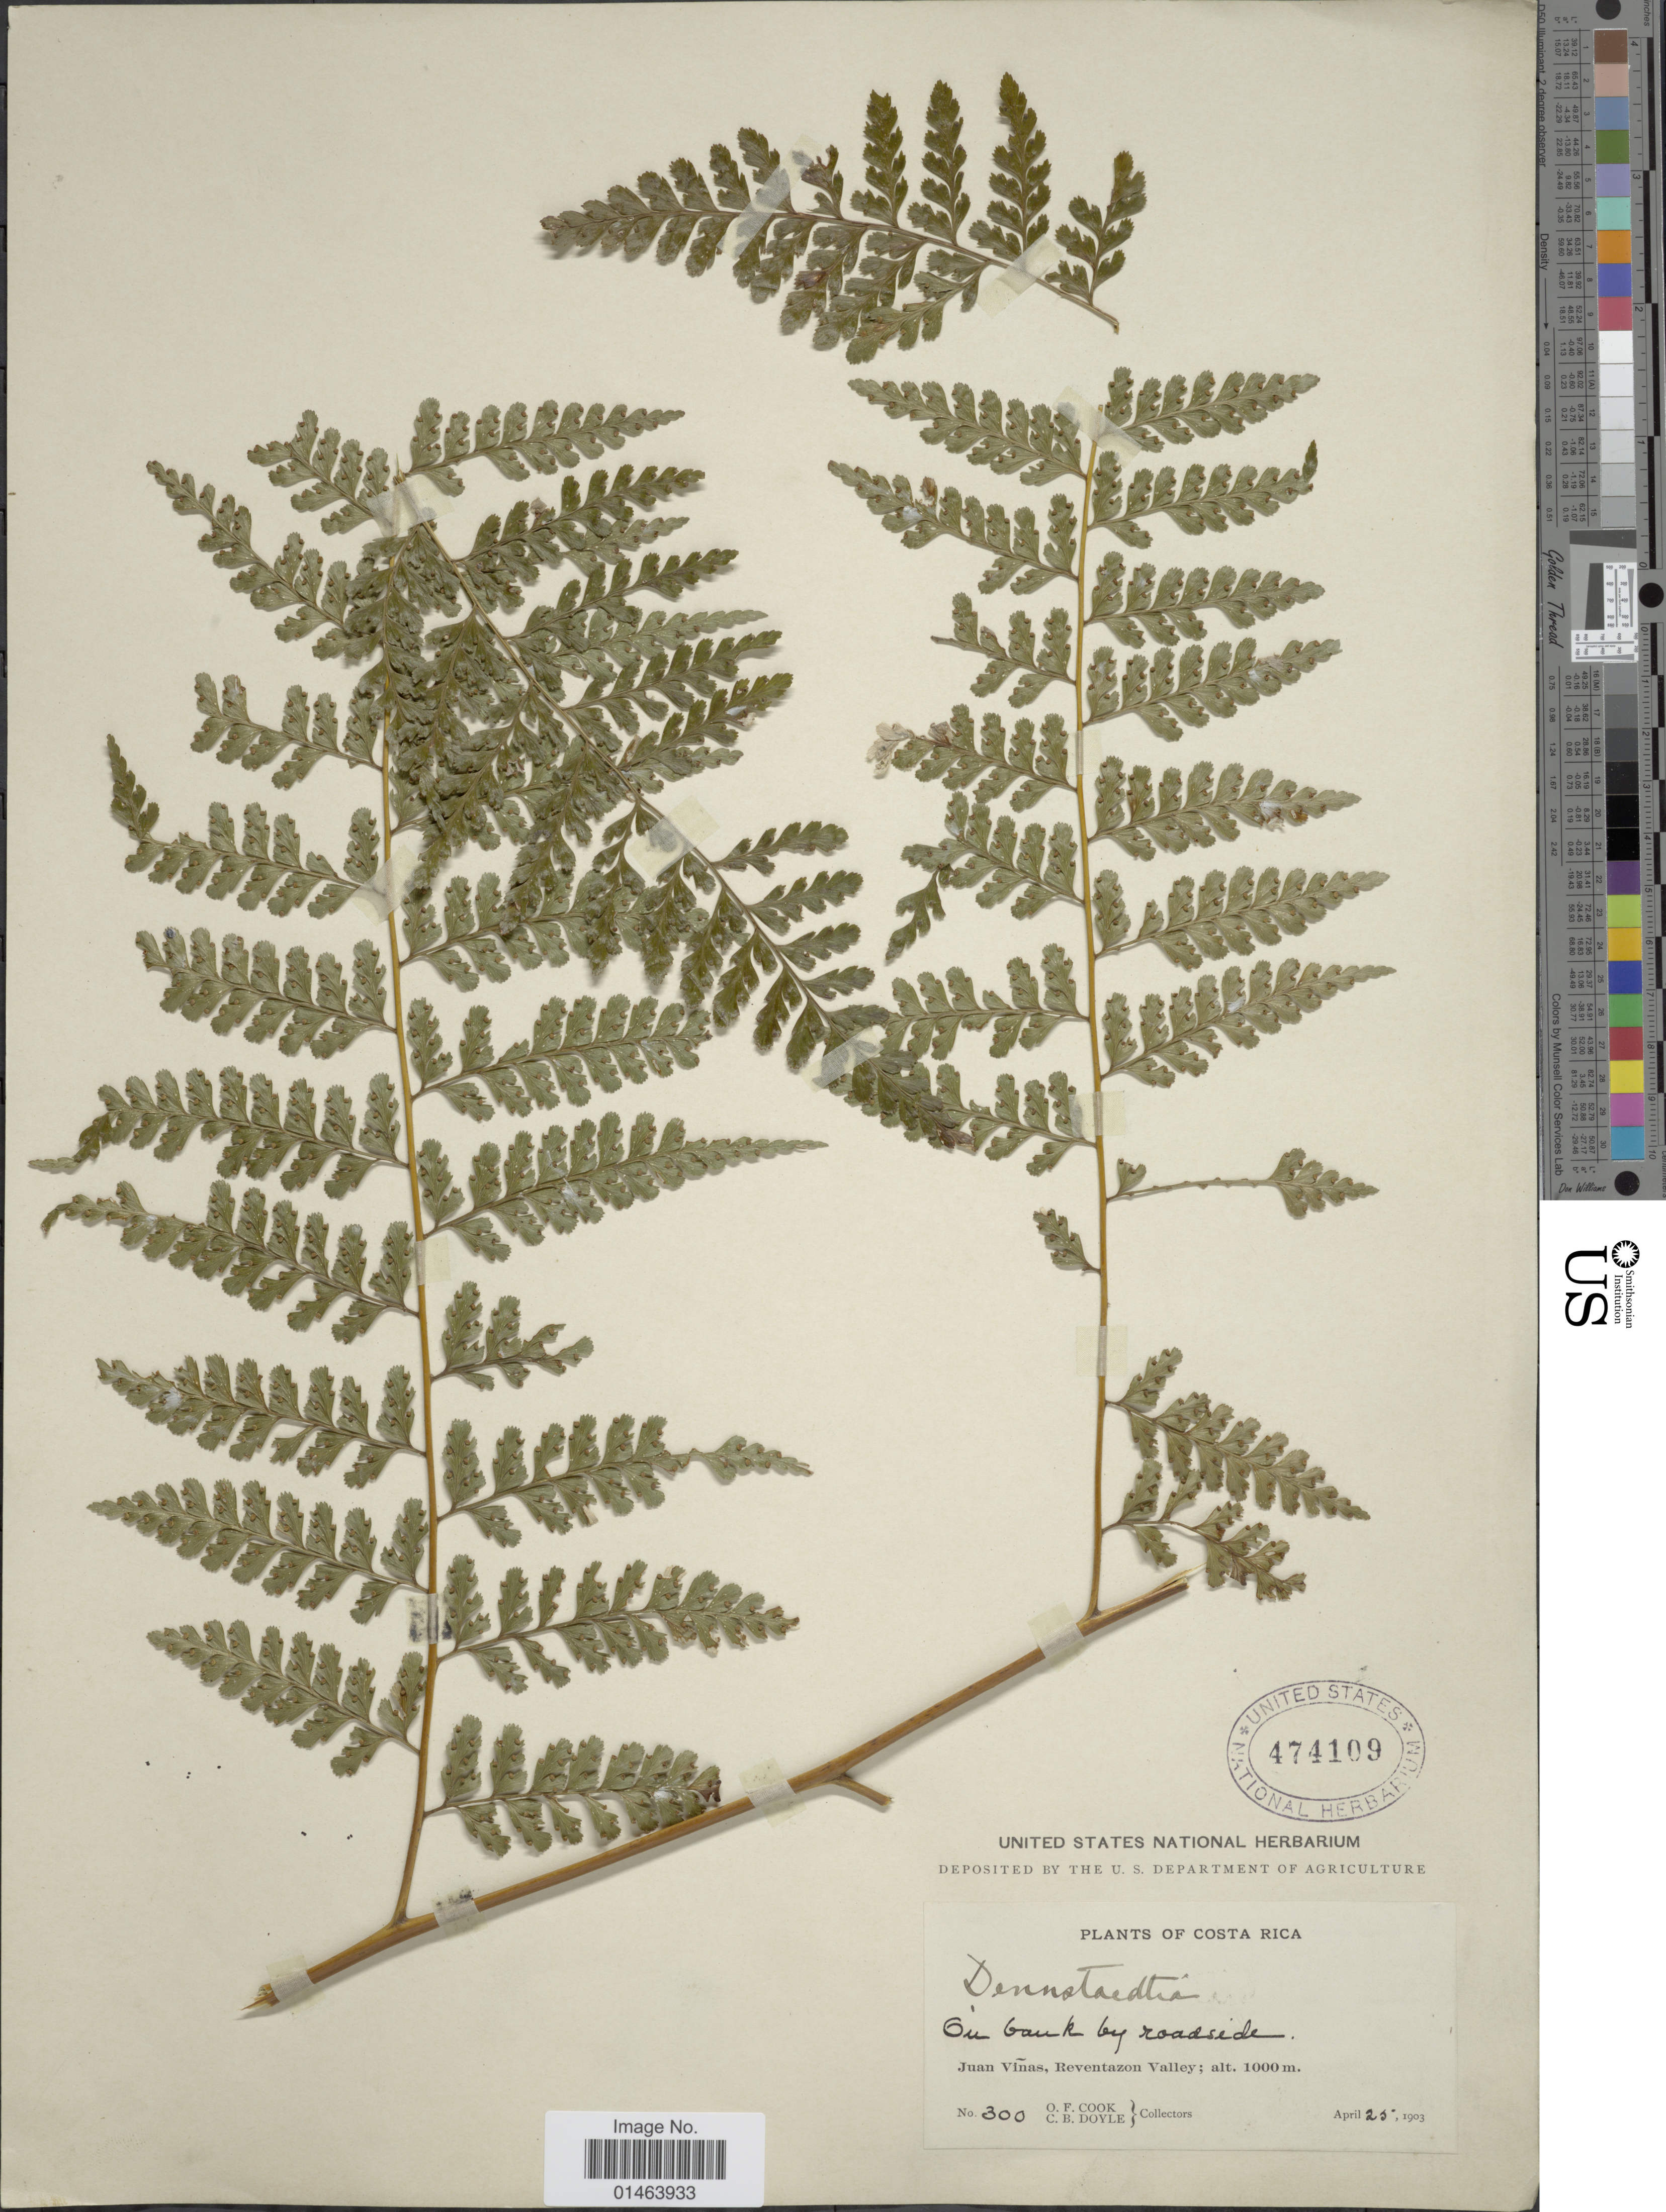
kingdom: Plantae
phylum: Tracheophyta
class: Polypodiopsida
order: Polypodiales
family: Dennstaedtiaceae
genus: Dennstaedtia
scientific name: Dennstaedtia bipinnata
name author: (Cav.) Maxon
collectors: O. F. Cook & C. Doyle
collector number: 300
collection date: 1903-04-25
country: Costa Rica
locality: Costa Rica, Juan Vinas, Reventazou Valley.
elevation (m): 1000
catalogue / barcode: US 474109